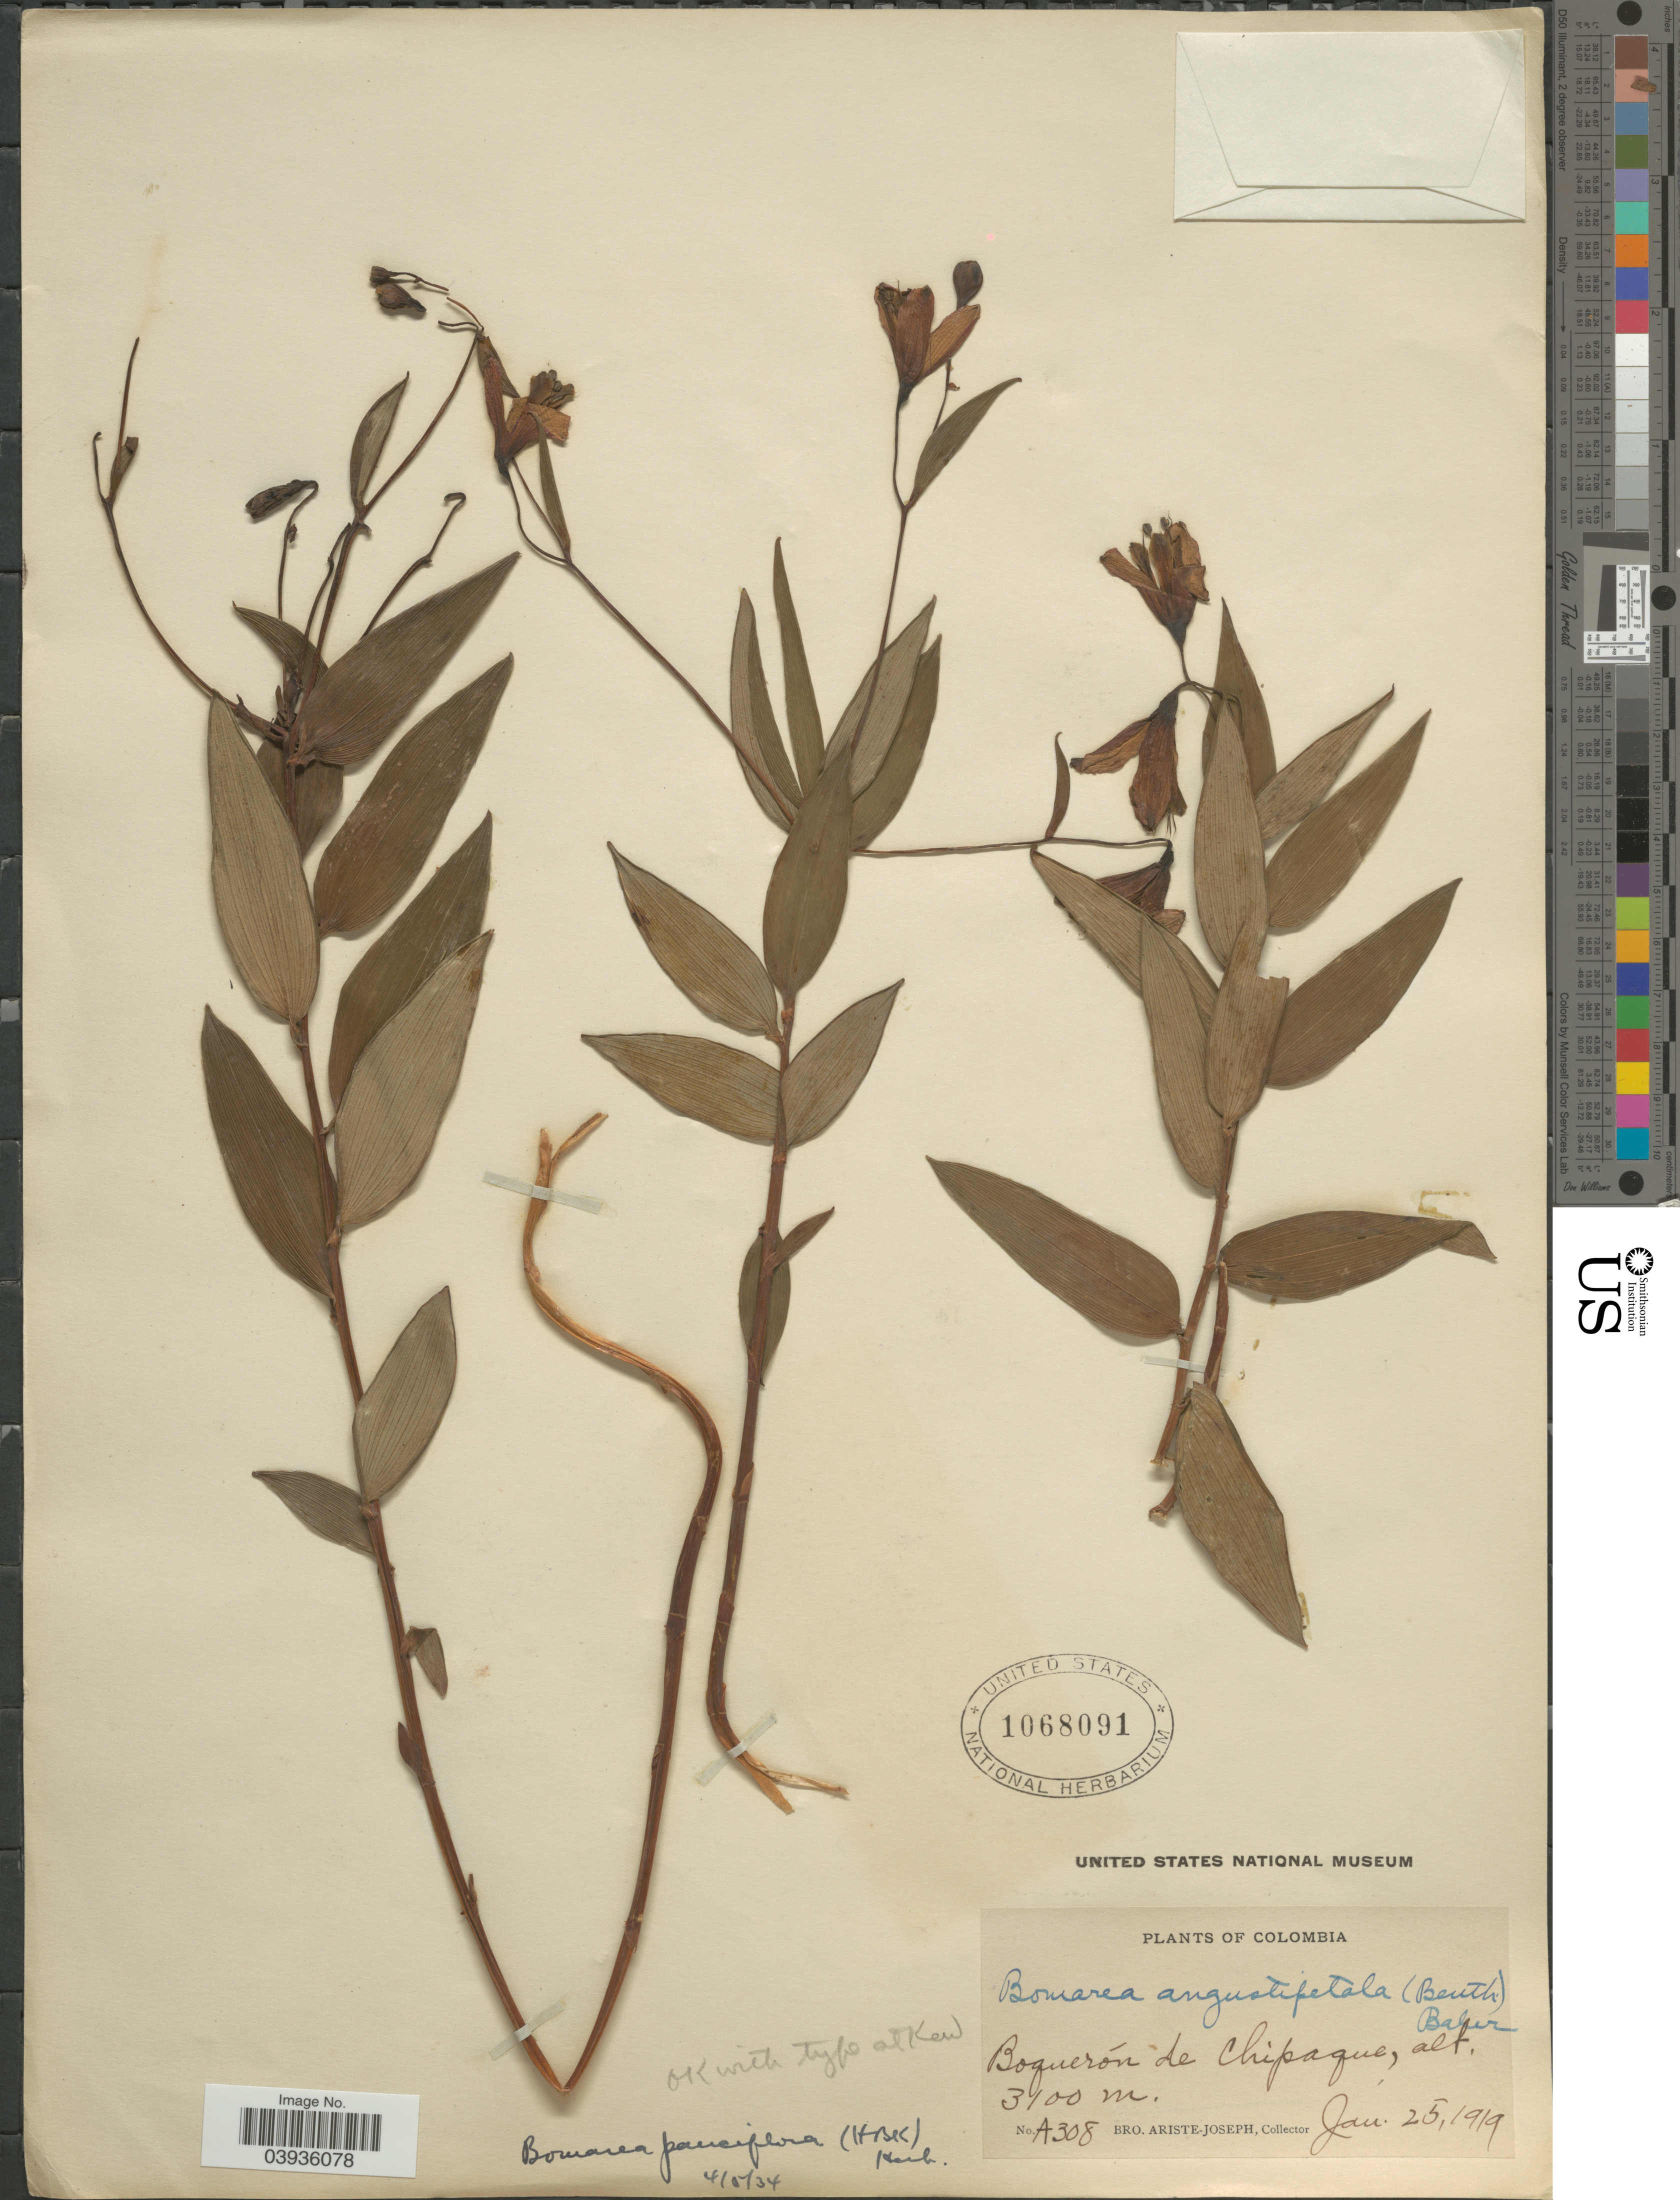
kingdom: Plantae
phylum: Tracheophyta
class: Liliopsida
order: Liliales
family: Alstroemeriaceae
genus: Bomarea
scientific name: Bomarea pauciflora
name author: (Kunth) Herb.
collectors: Bro. Ariste-Joseph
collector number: A308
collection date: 1919-01-25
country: Colombia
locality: Boquerón de Chipaque.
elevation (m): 3100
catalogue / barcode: US 1068091